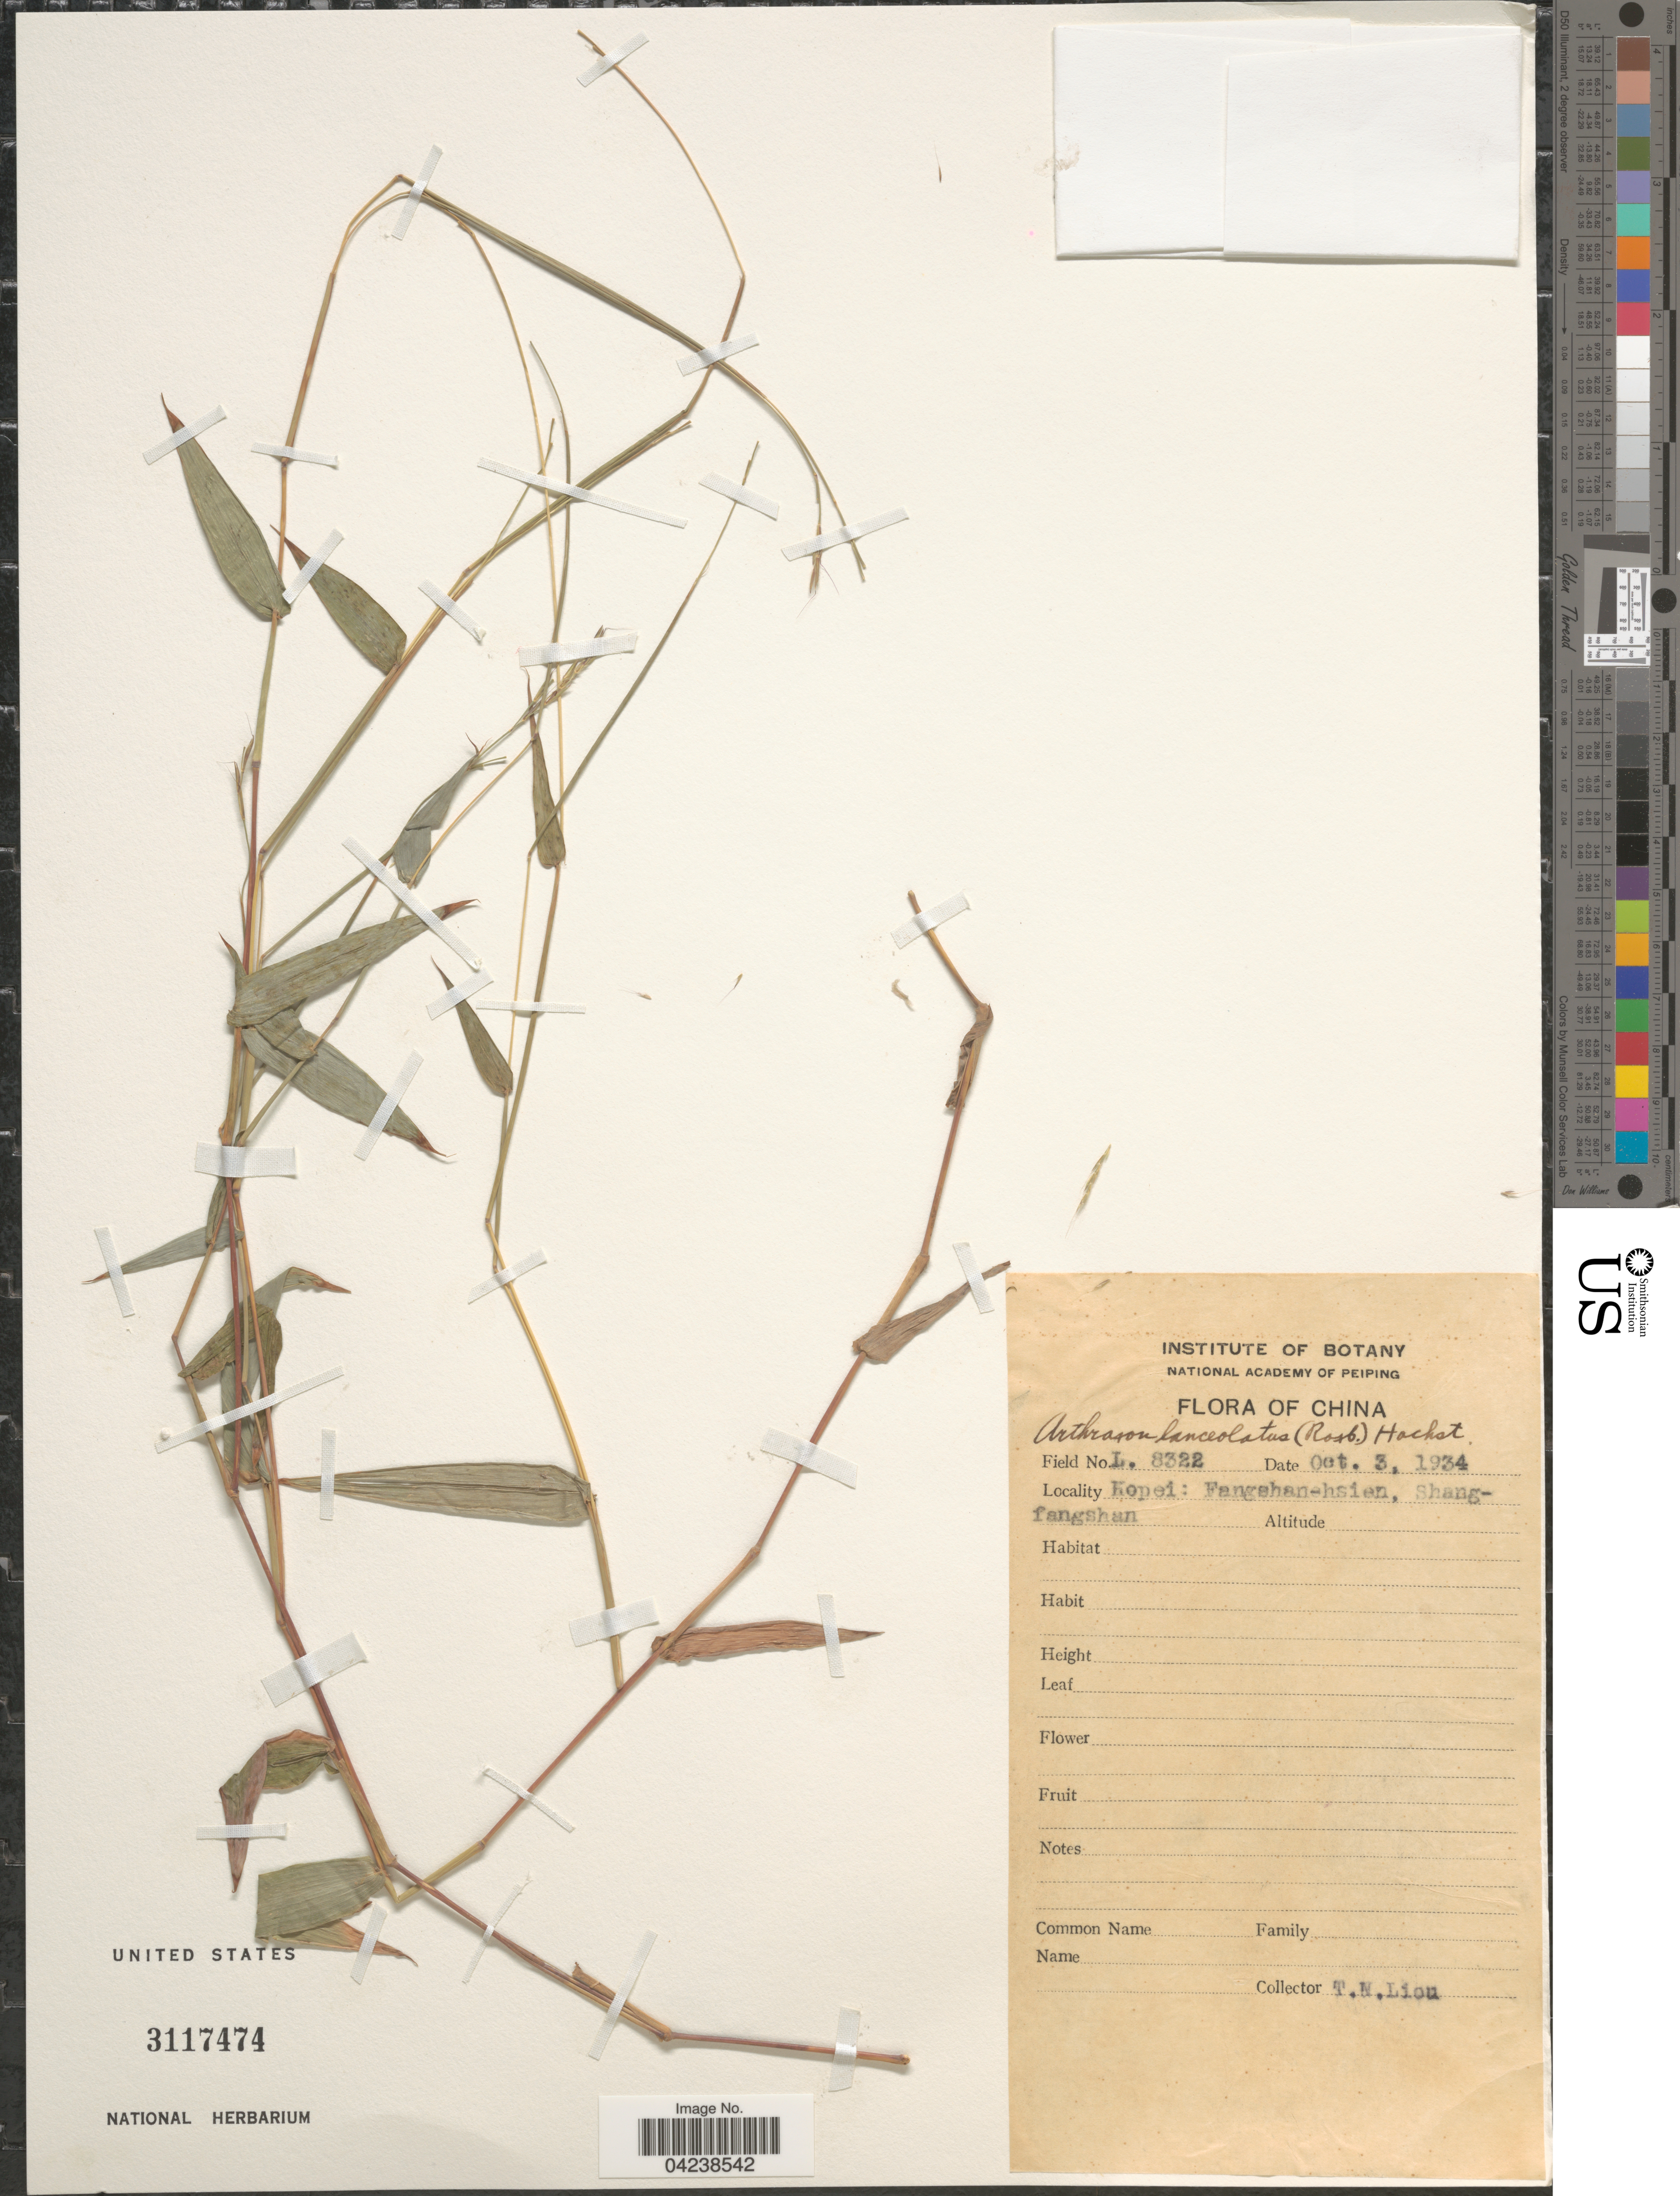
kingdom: Plantae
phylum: Tracheophyta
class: Liliopsida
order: Poales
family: Poaceae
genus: Arthraxon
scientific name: Arthraxon lancifolius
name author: (Trin.) Hochst.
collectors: T. N. Liou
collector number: L8322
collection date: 1934-10-03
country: China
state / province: Hebei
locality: Hopei: Fangshan-hsien, Shang-fangshan.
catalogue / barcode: US 3117474